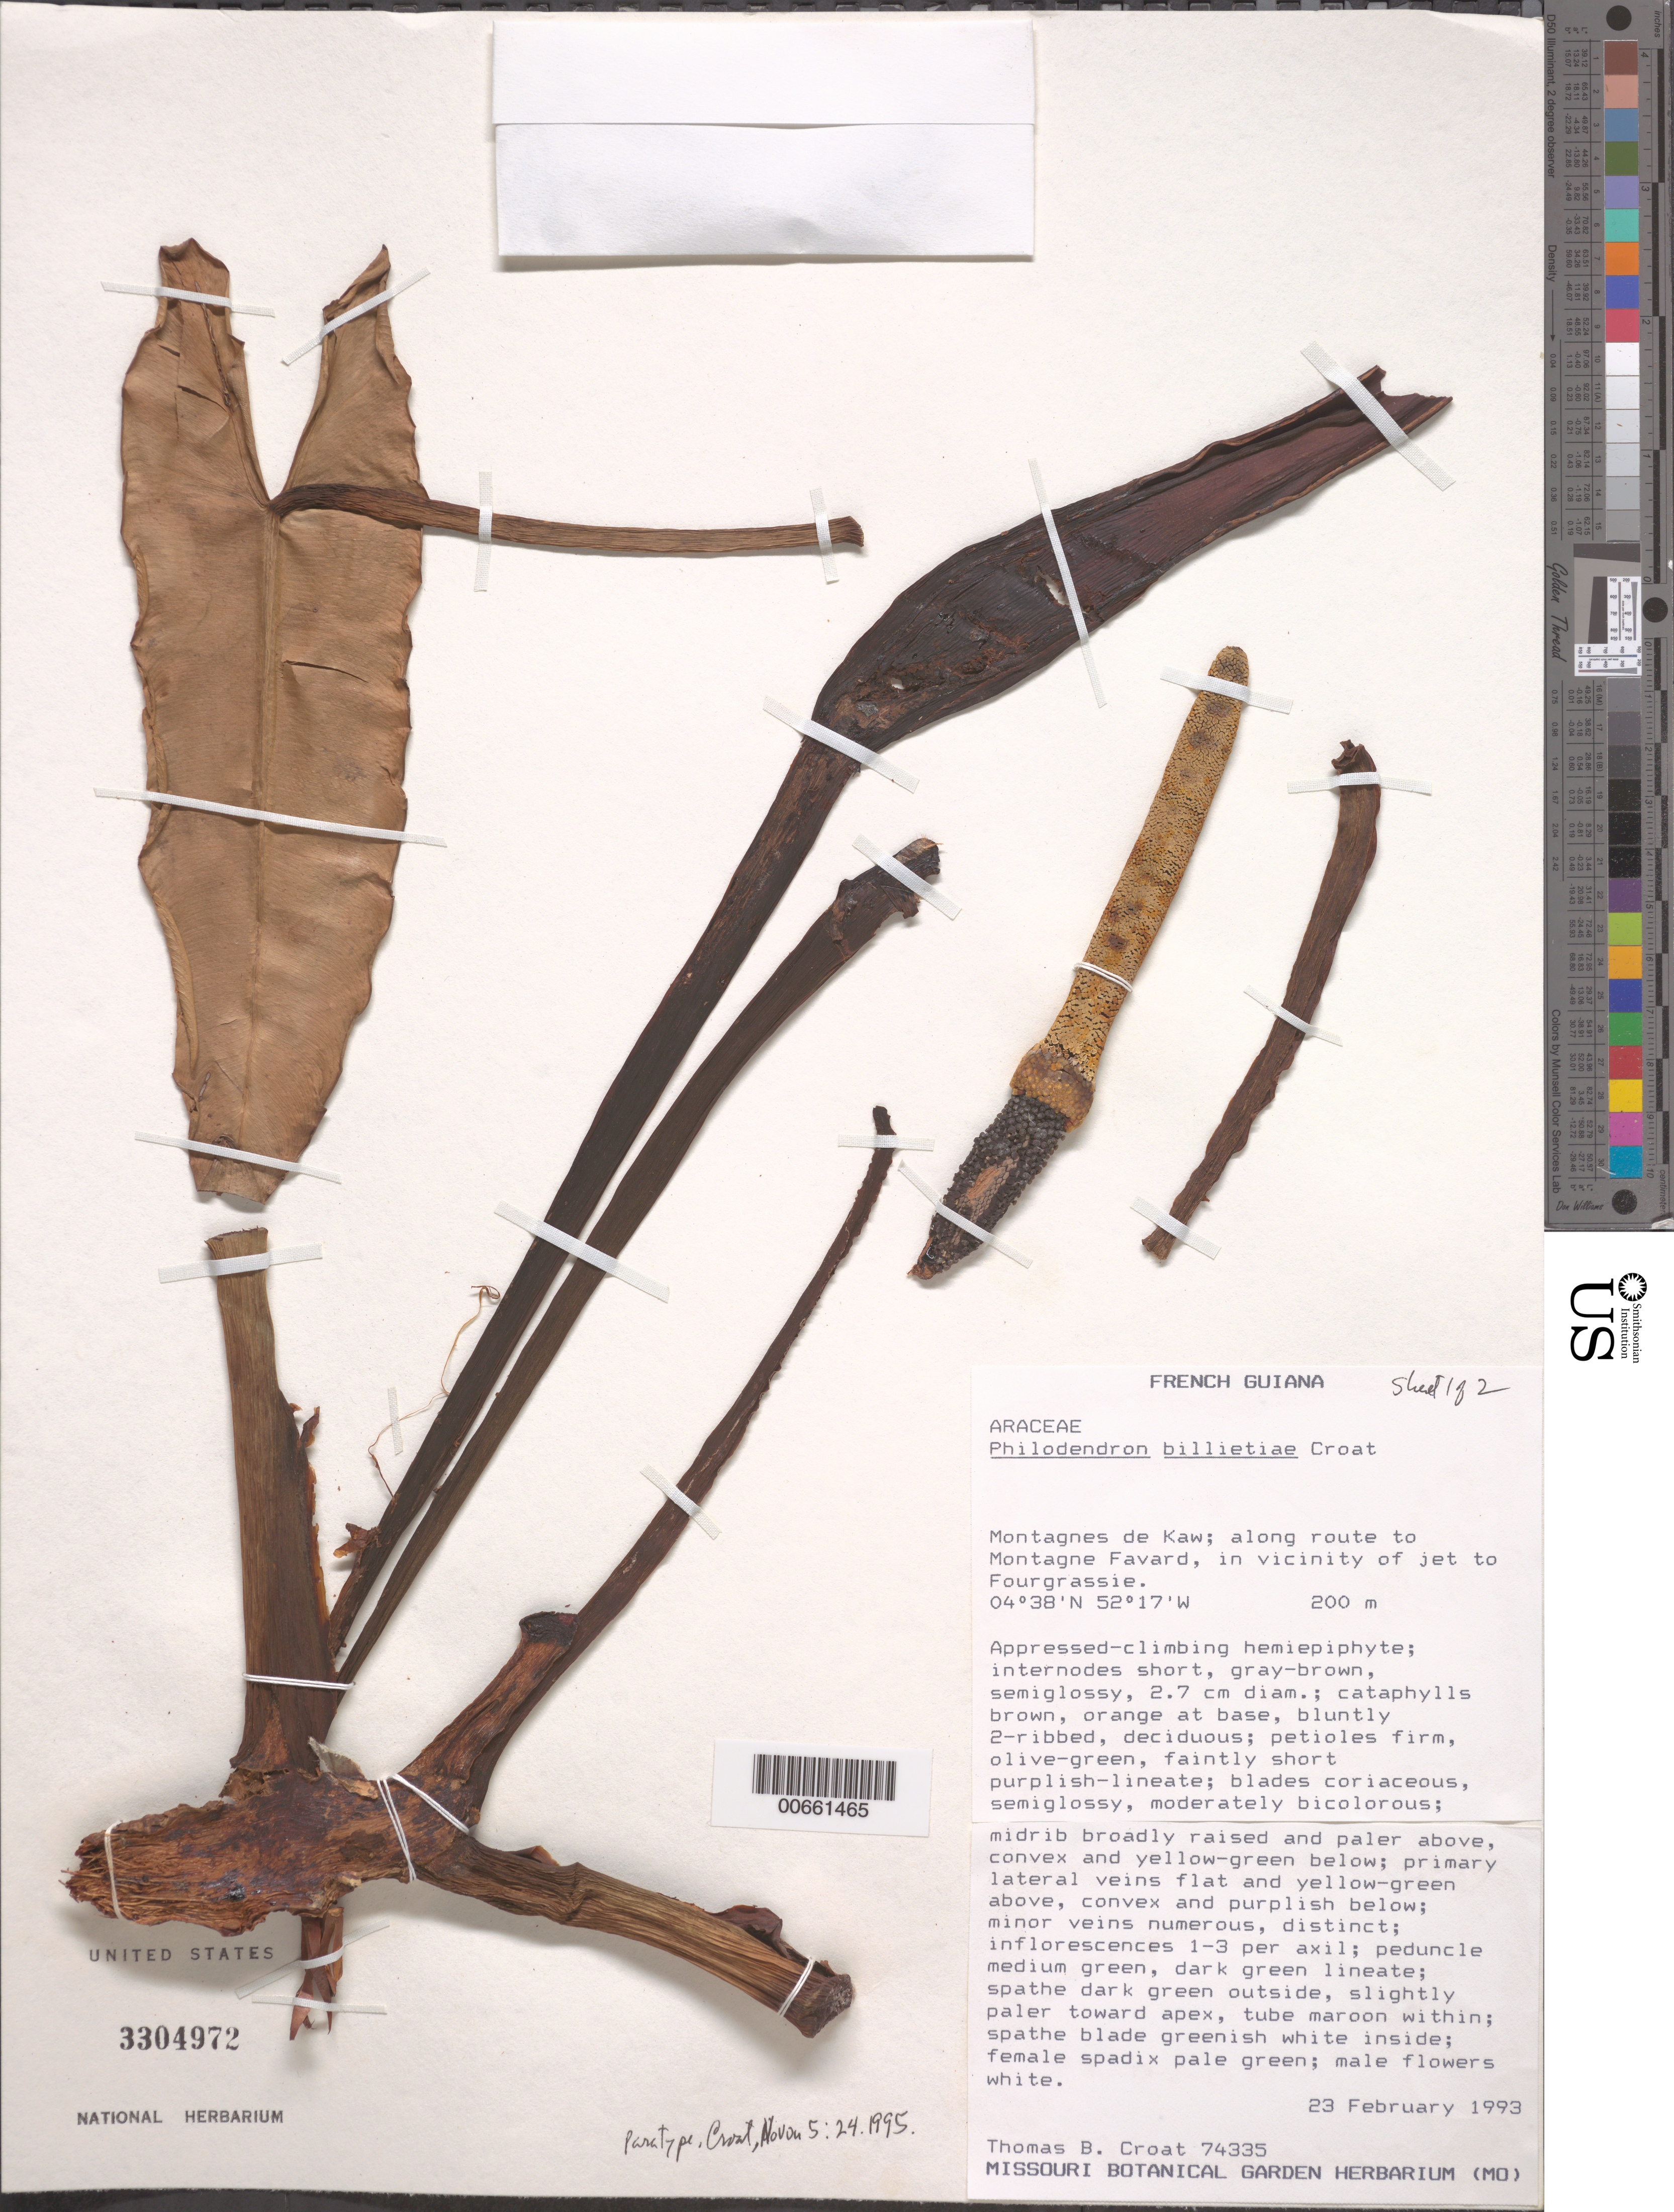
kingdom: Plantae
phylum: Tracheophyta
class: Liliopsida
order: Alismatales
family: Araceae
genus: Philodendron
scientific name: Philodendron billietiae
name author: Croat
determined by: Croat, Thomas B., Missouri Botanical Garden (MO)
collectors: T. B. Croat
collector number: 74335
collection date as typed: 23-Feb-93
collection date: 1993-02-23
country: French Guiana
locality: Montagnes de Kaw; along route to Montagne Favard, in vicinity of jet to Fourgrassie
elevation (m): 200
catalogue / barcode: US 3304972